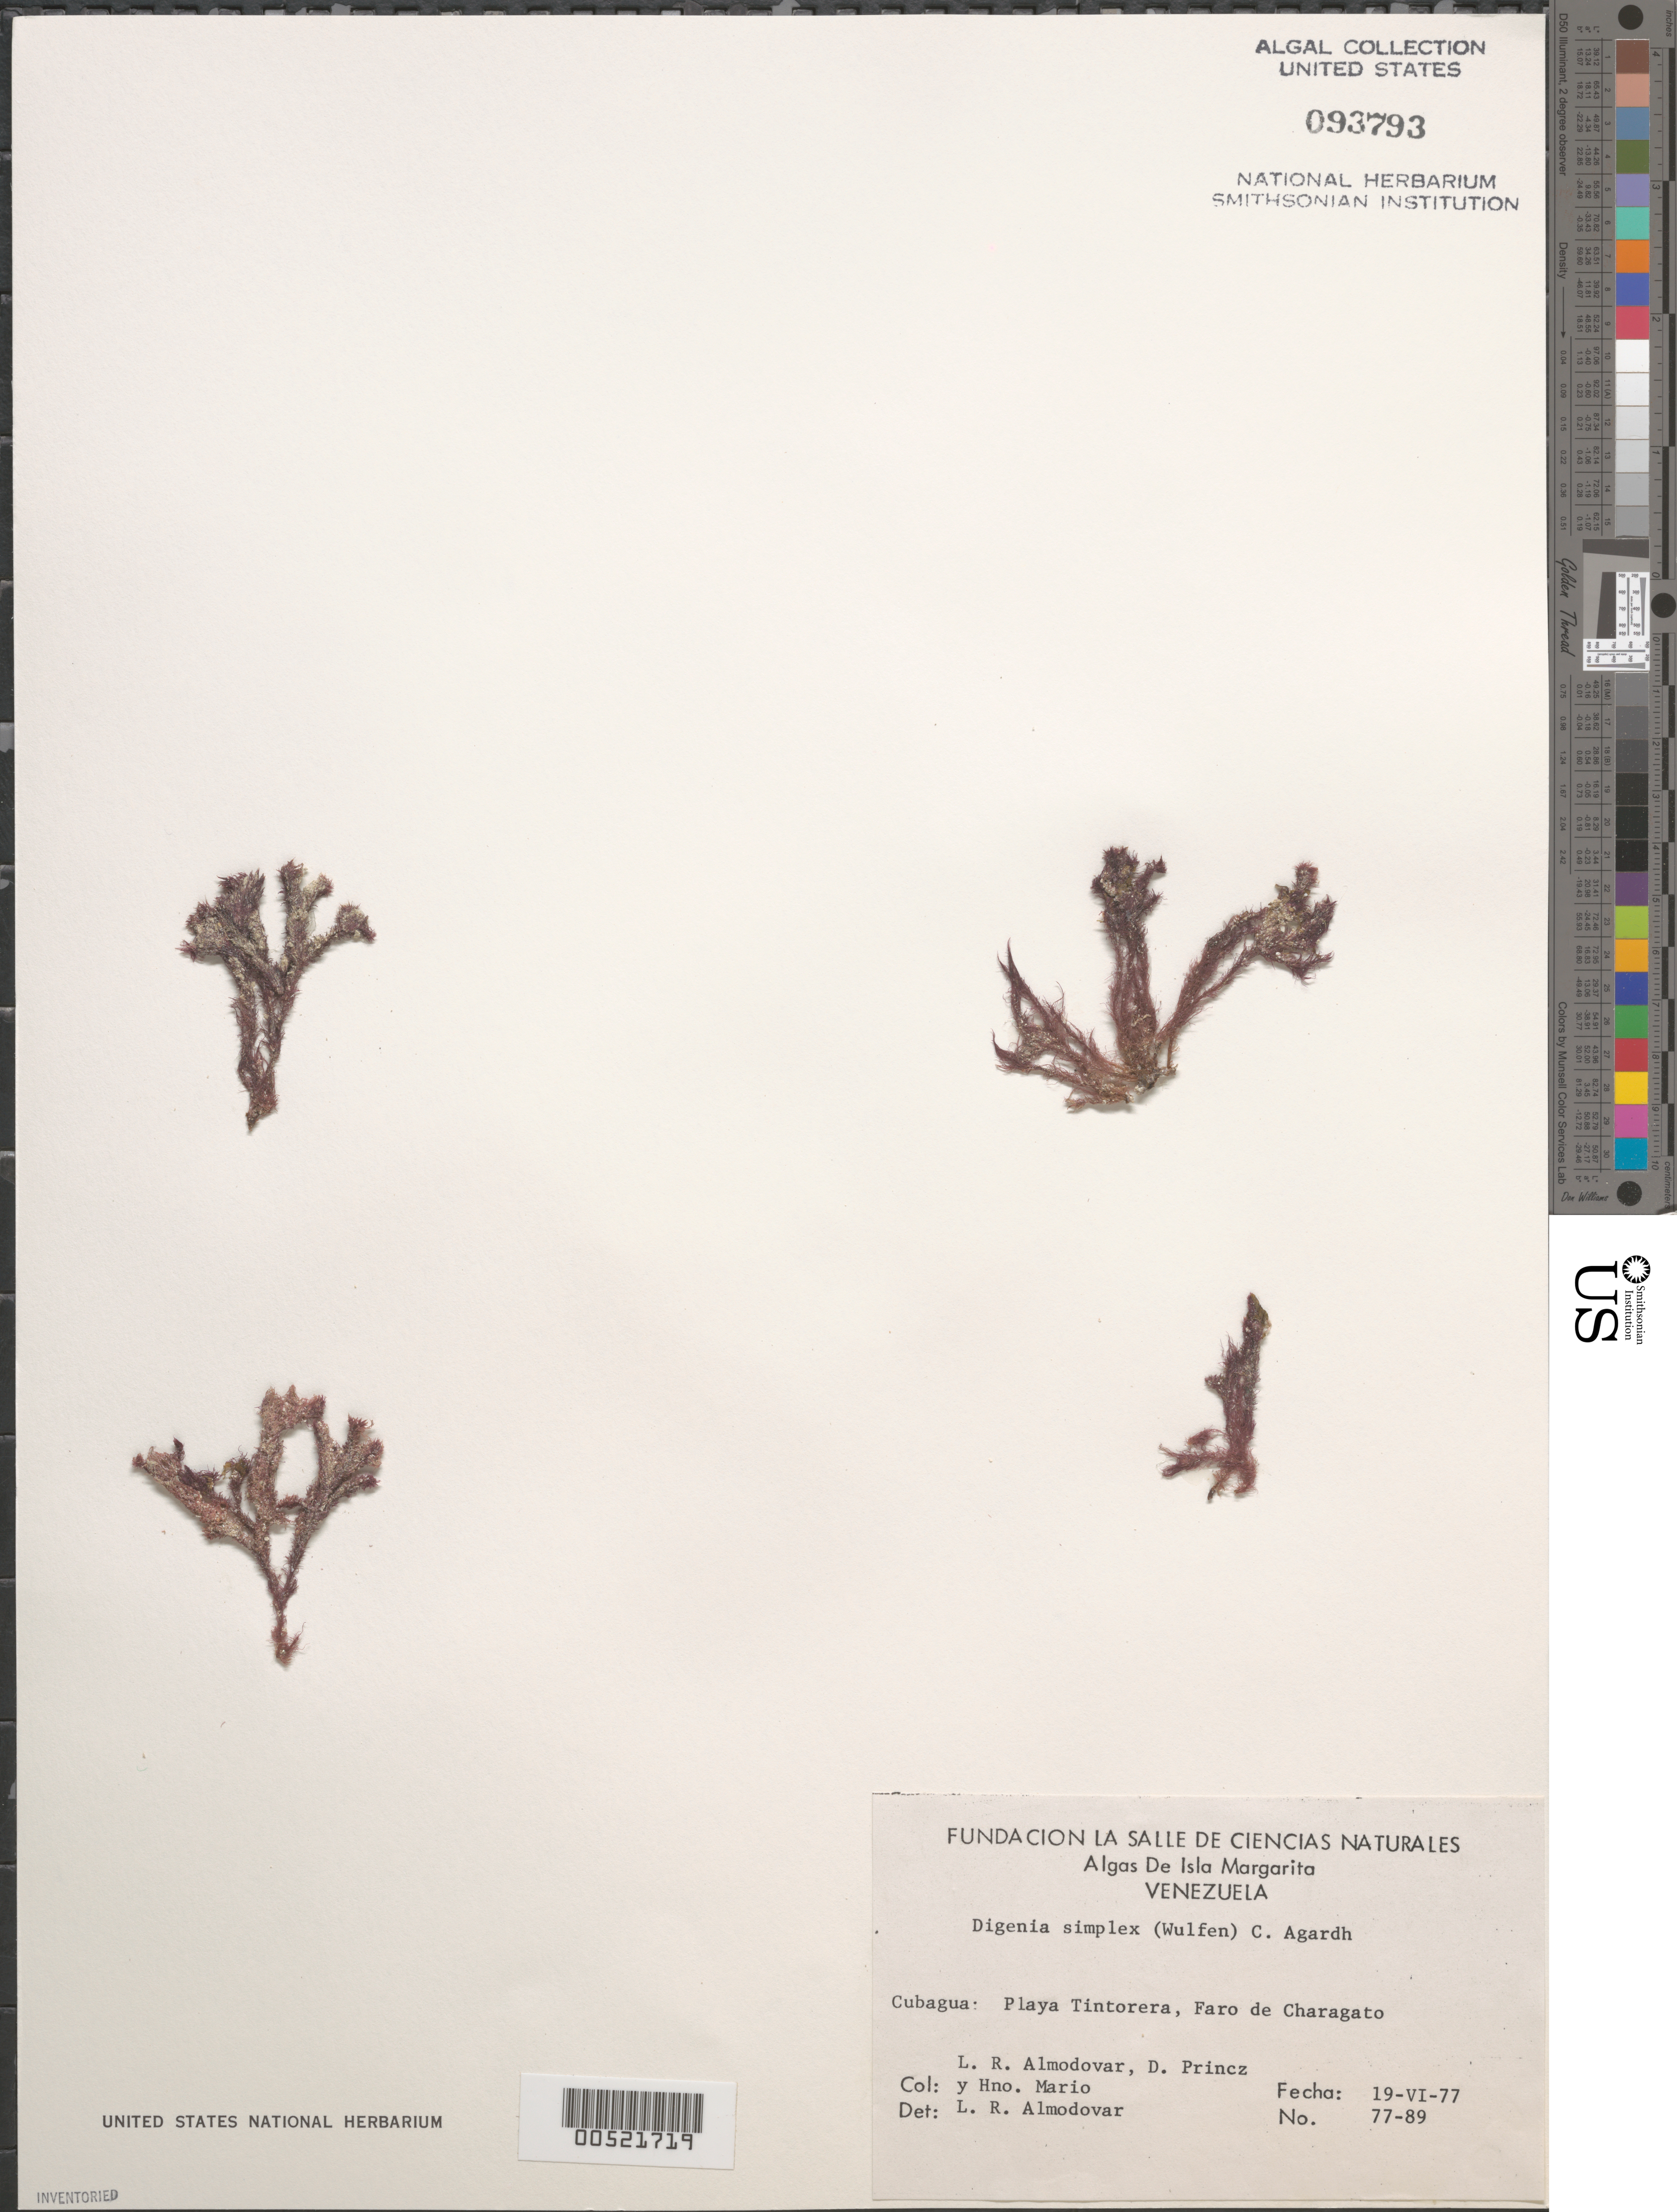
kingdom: Plantae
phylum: Rhodophyta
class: Florideophyceae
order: Ceramiales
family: Rhodomelaceae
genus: Digenea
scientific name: Digenea simplex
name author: (Wulfen) C. Agardh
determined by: Almodovar, L. R.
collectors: L. Almodovar, D. Princz & H. Mario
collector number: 77-89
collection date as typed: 19 Jun 1977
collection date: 1977-06-19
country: Venezuela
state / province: Nueva Esparta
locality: Playa tintorera, faro de charagato, isla margarita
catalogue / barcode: US 93793